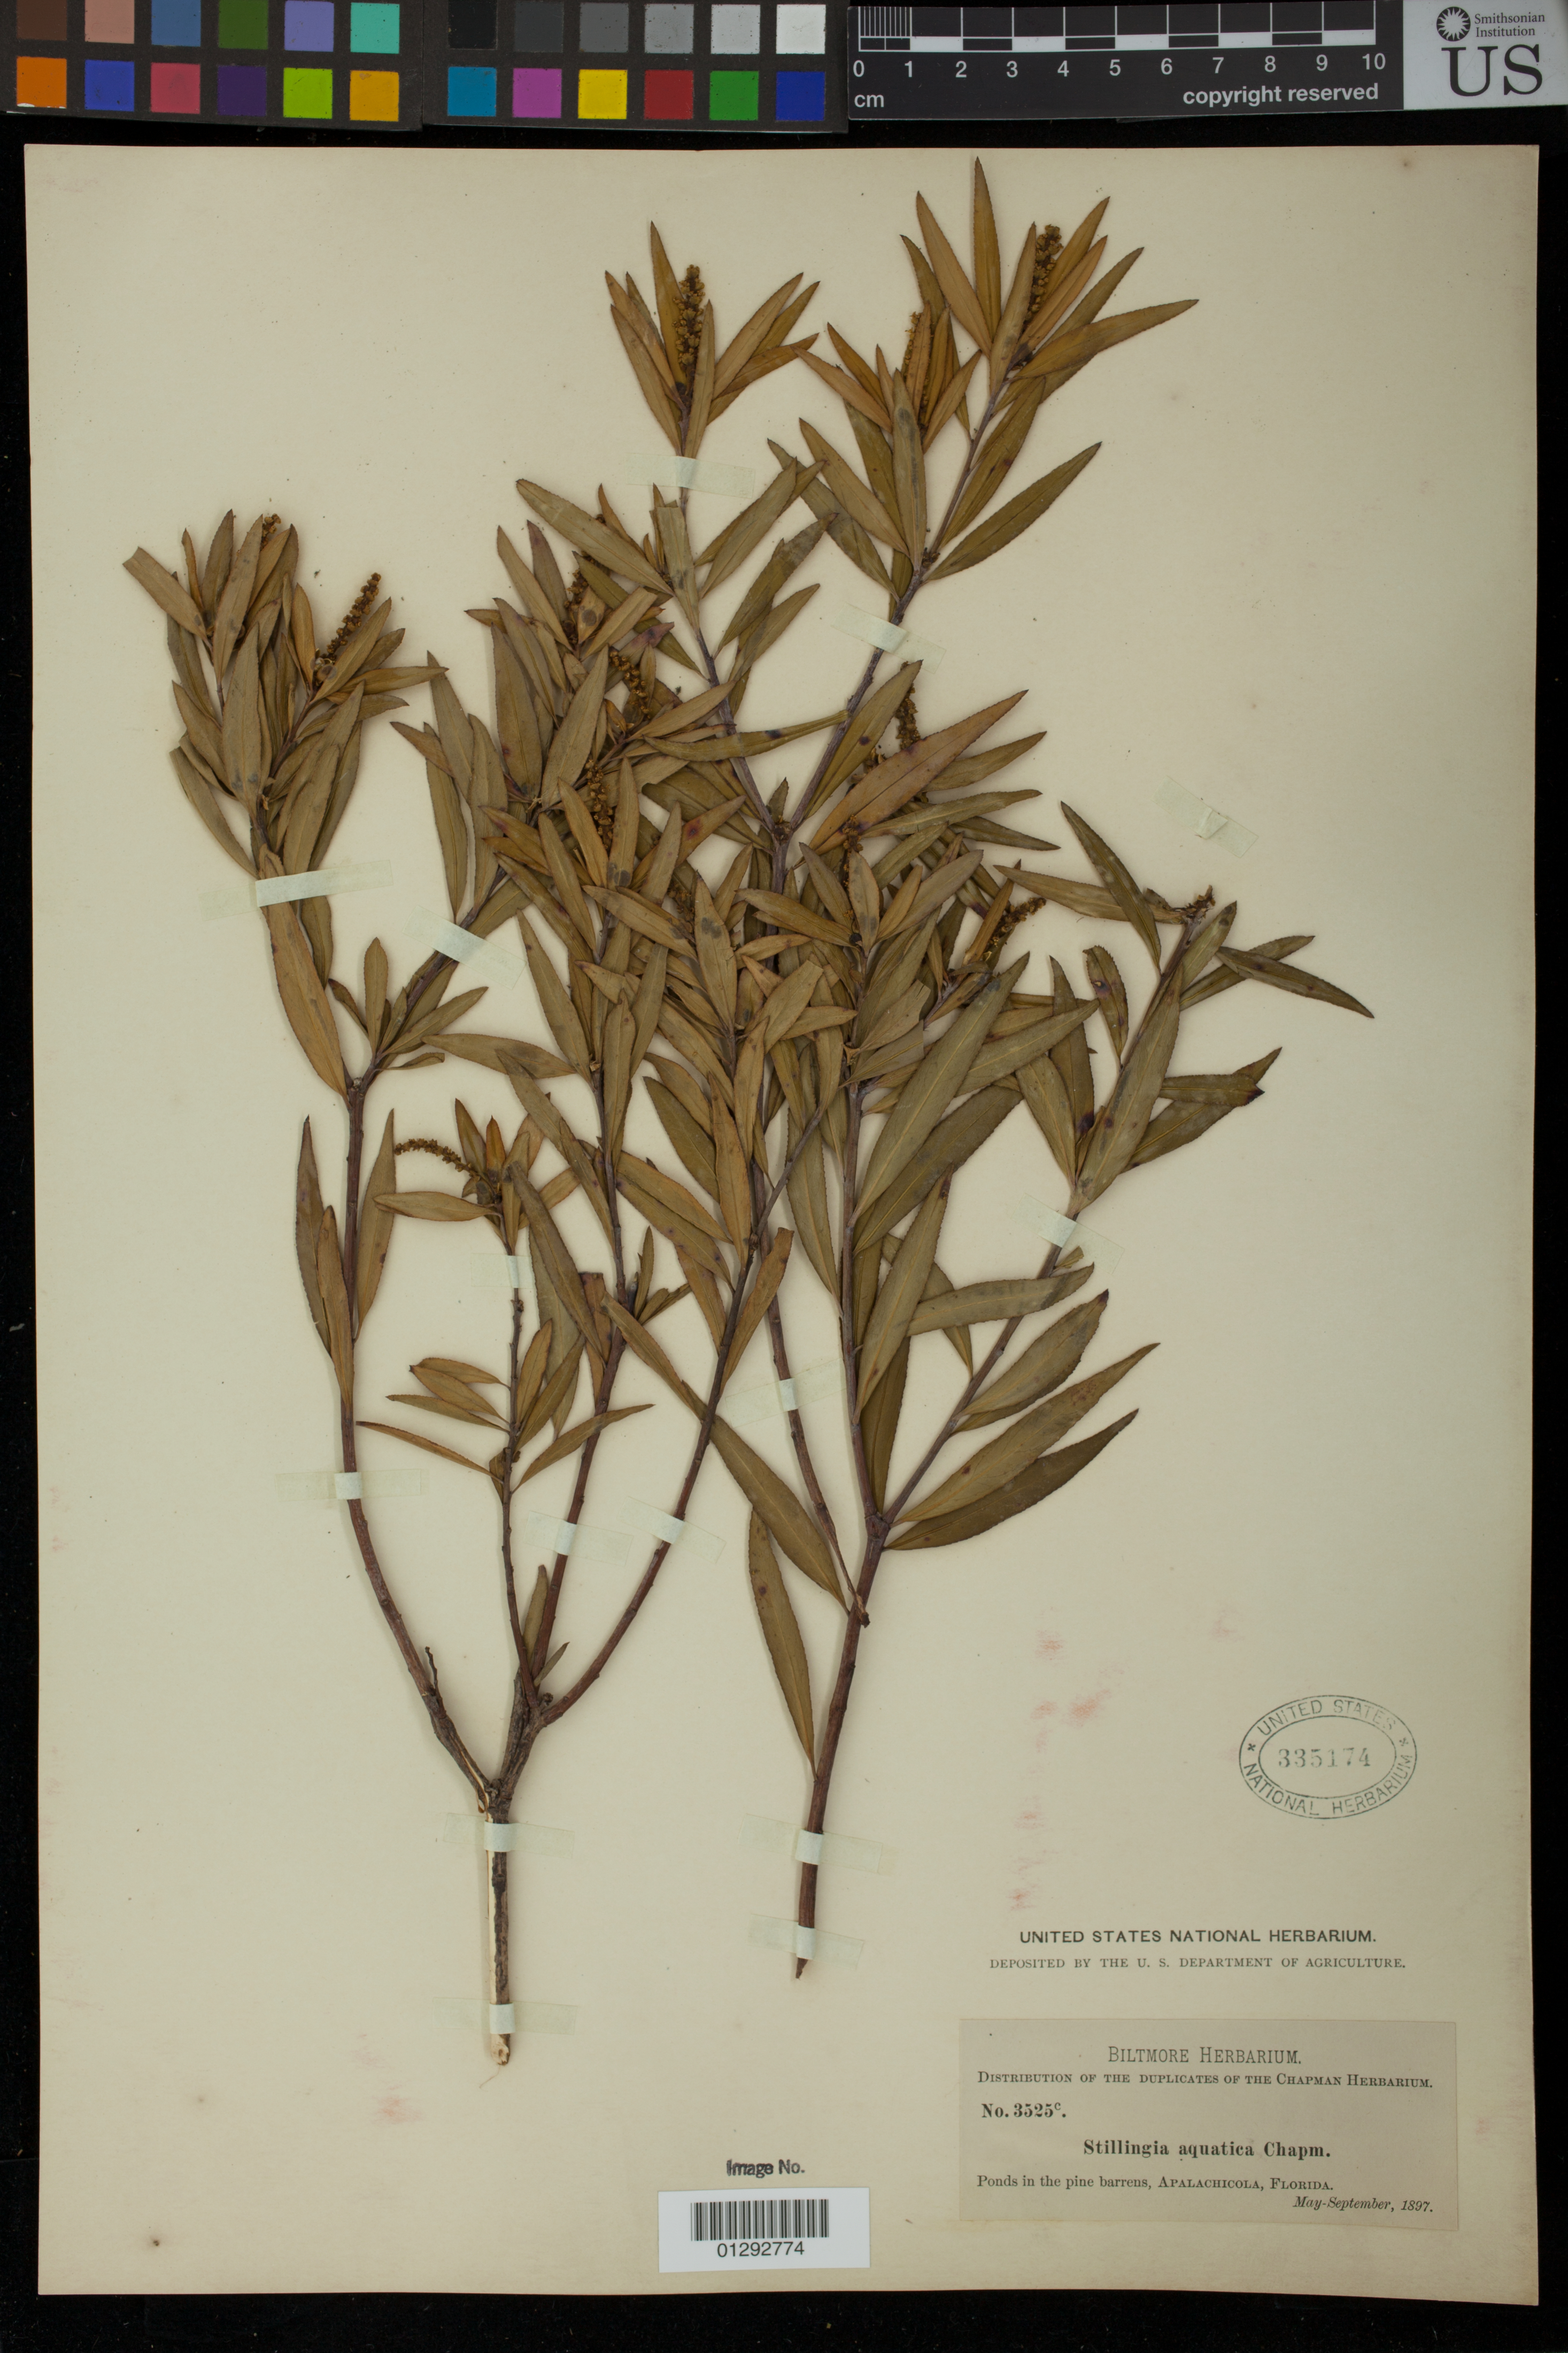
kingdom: Plantae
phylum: Tracheophyta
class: Magnoliopsida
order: Malpighiales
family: Euphorbiaceae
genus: Stillingia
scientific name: Stillingia aquatica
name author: Chapm.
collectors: ex herb. Biltmore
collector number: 3525c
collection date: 1897-05/1897-09-01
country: United States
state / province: Florida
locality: Apalachicola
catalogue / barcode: US 335174